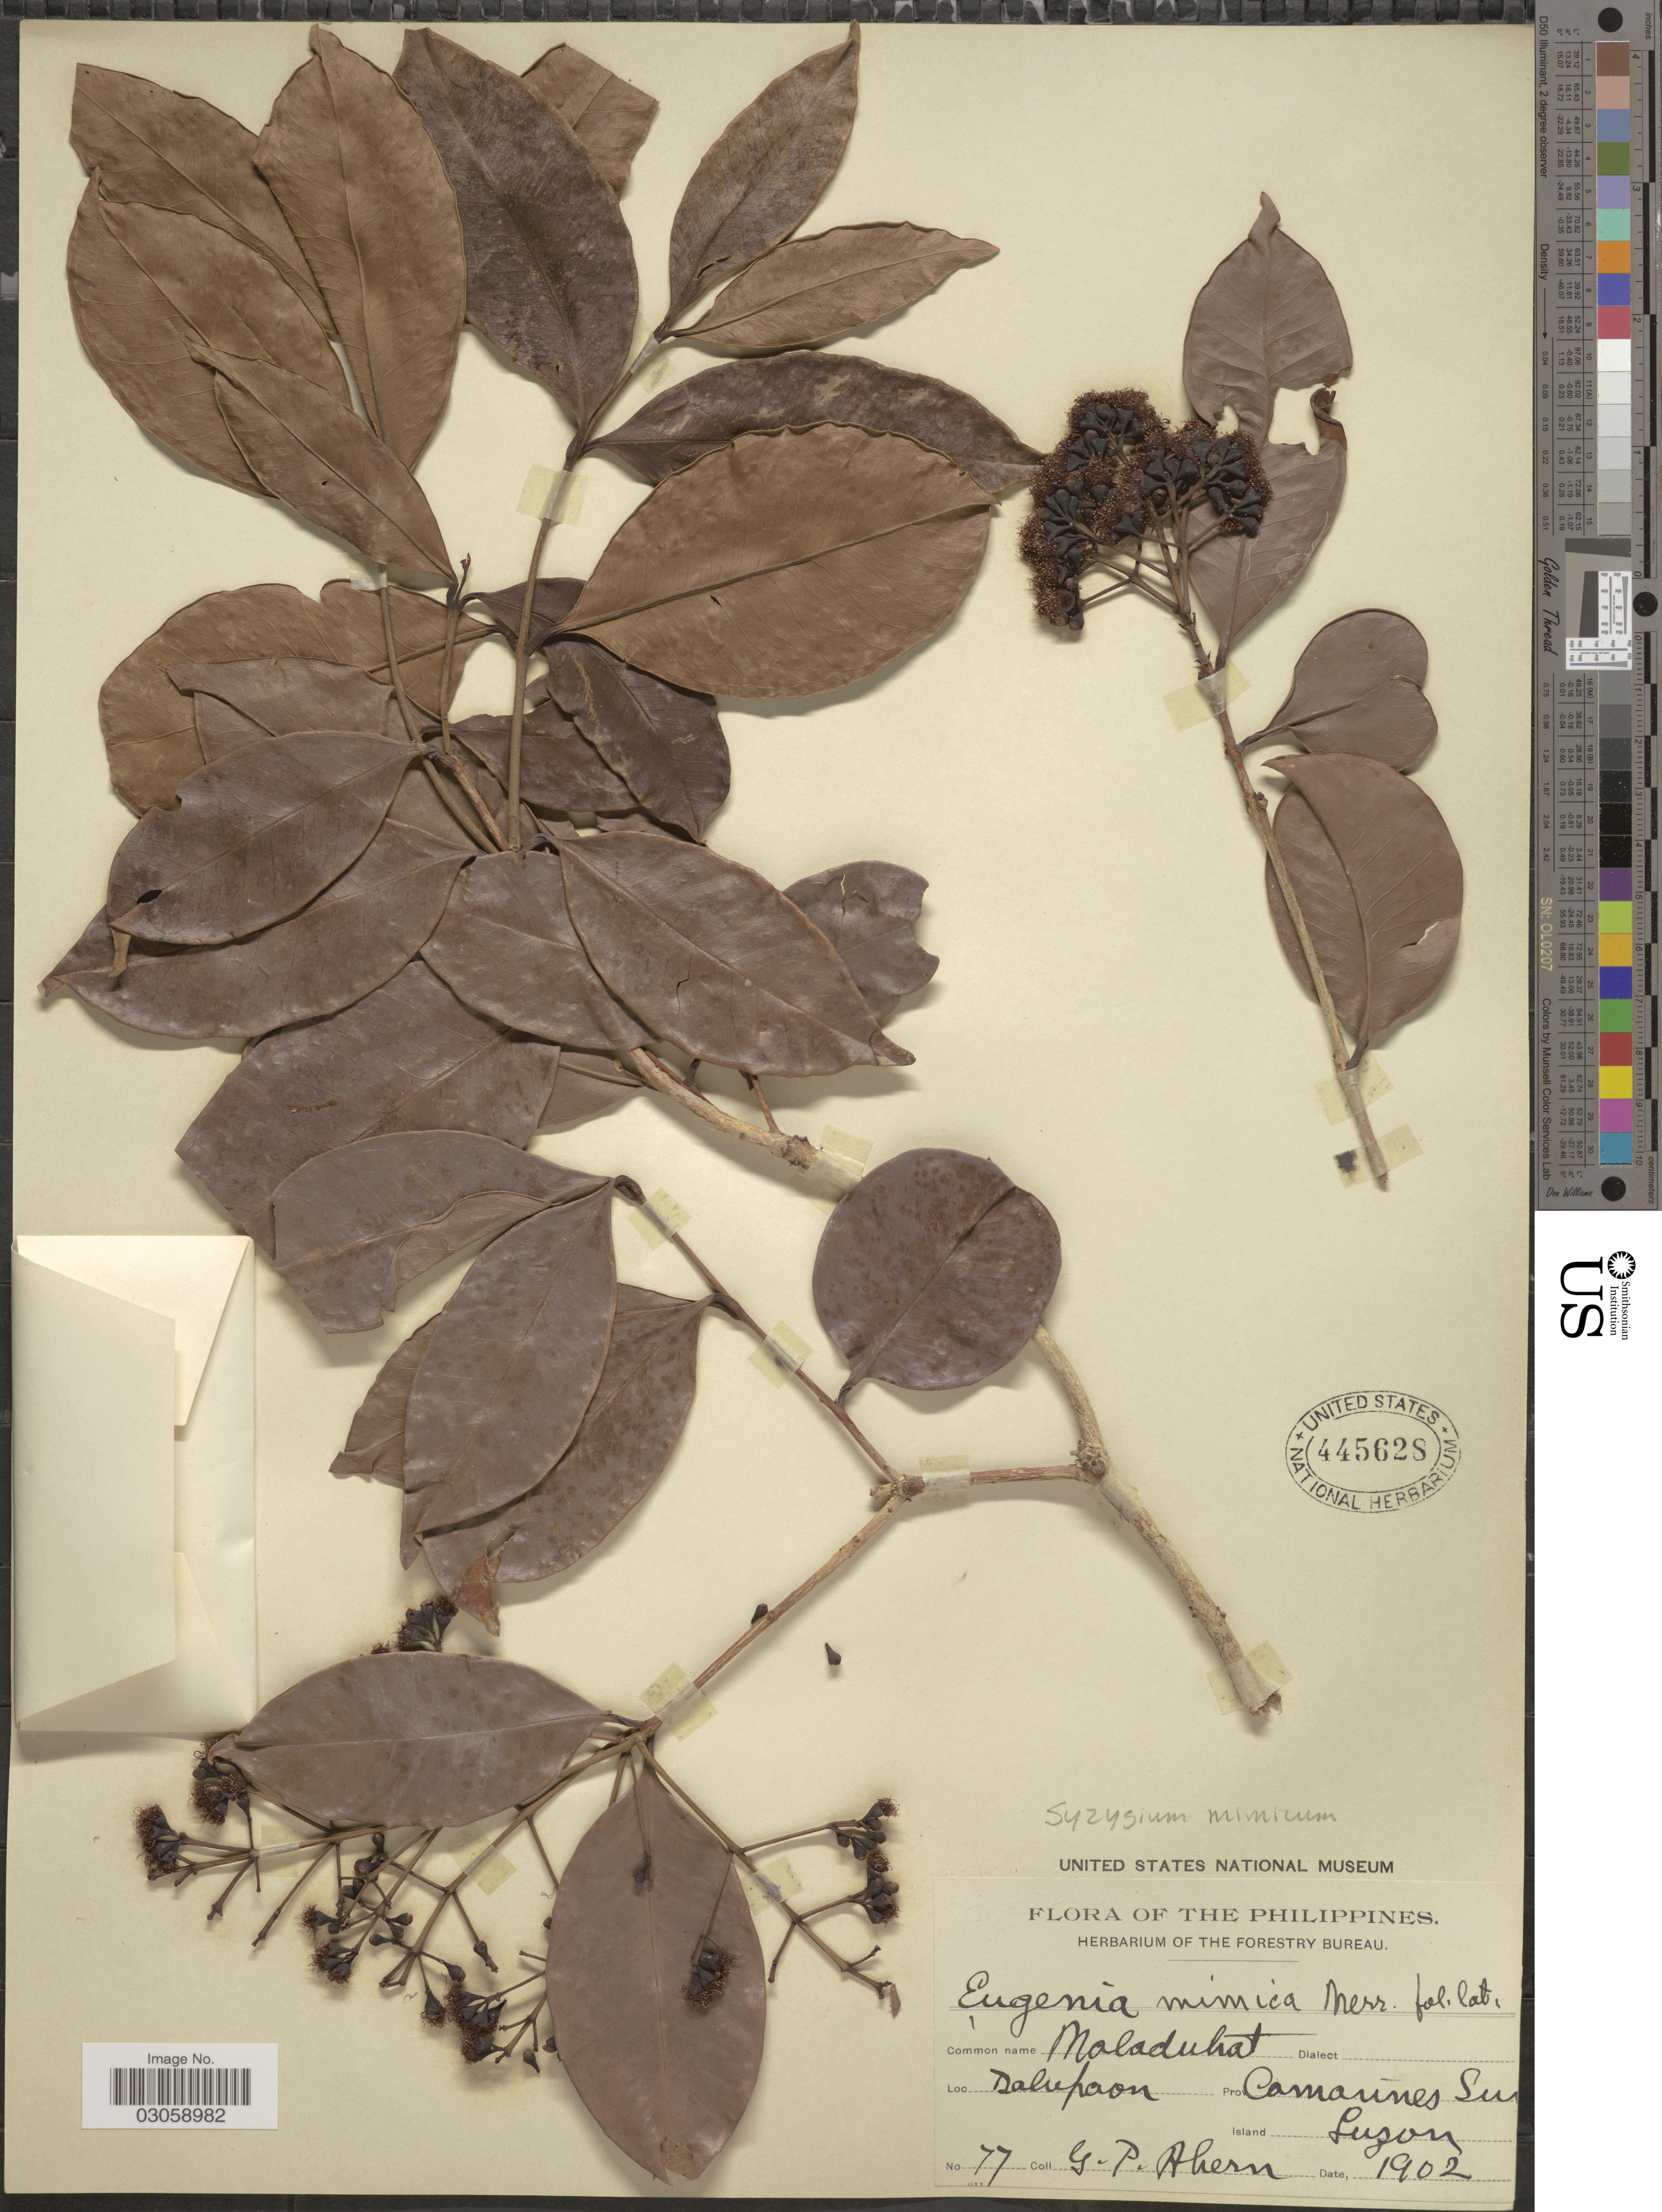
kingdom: Plantae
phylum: Tracheophyta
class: Magnoliopsida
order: Myrtales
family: Myrtaceae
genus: Syzygium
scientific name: Syzygium mimicum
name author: (Merr.) Merr.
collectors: G. Ahern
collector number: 77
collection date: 1902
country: Philippines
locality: Dalupaon, Prov. Camarines Sur, Island Luzon.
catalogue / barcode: US 445628